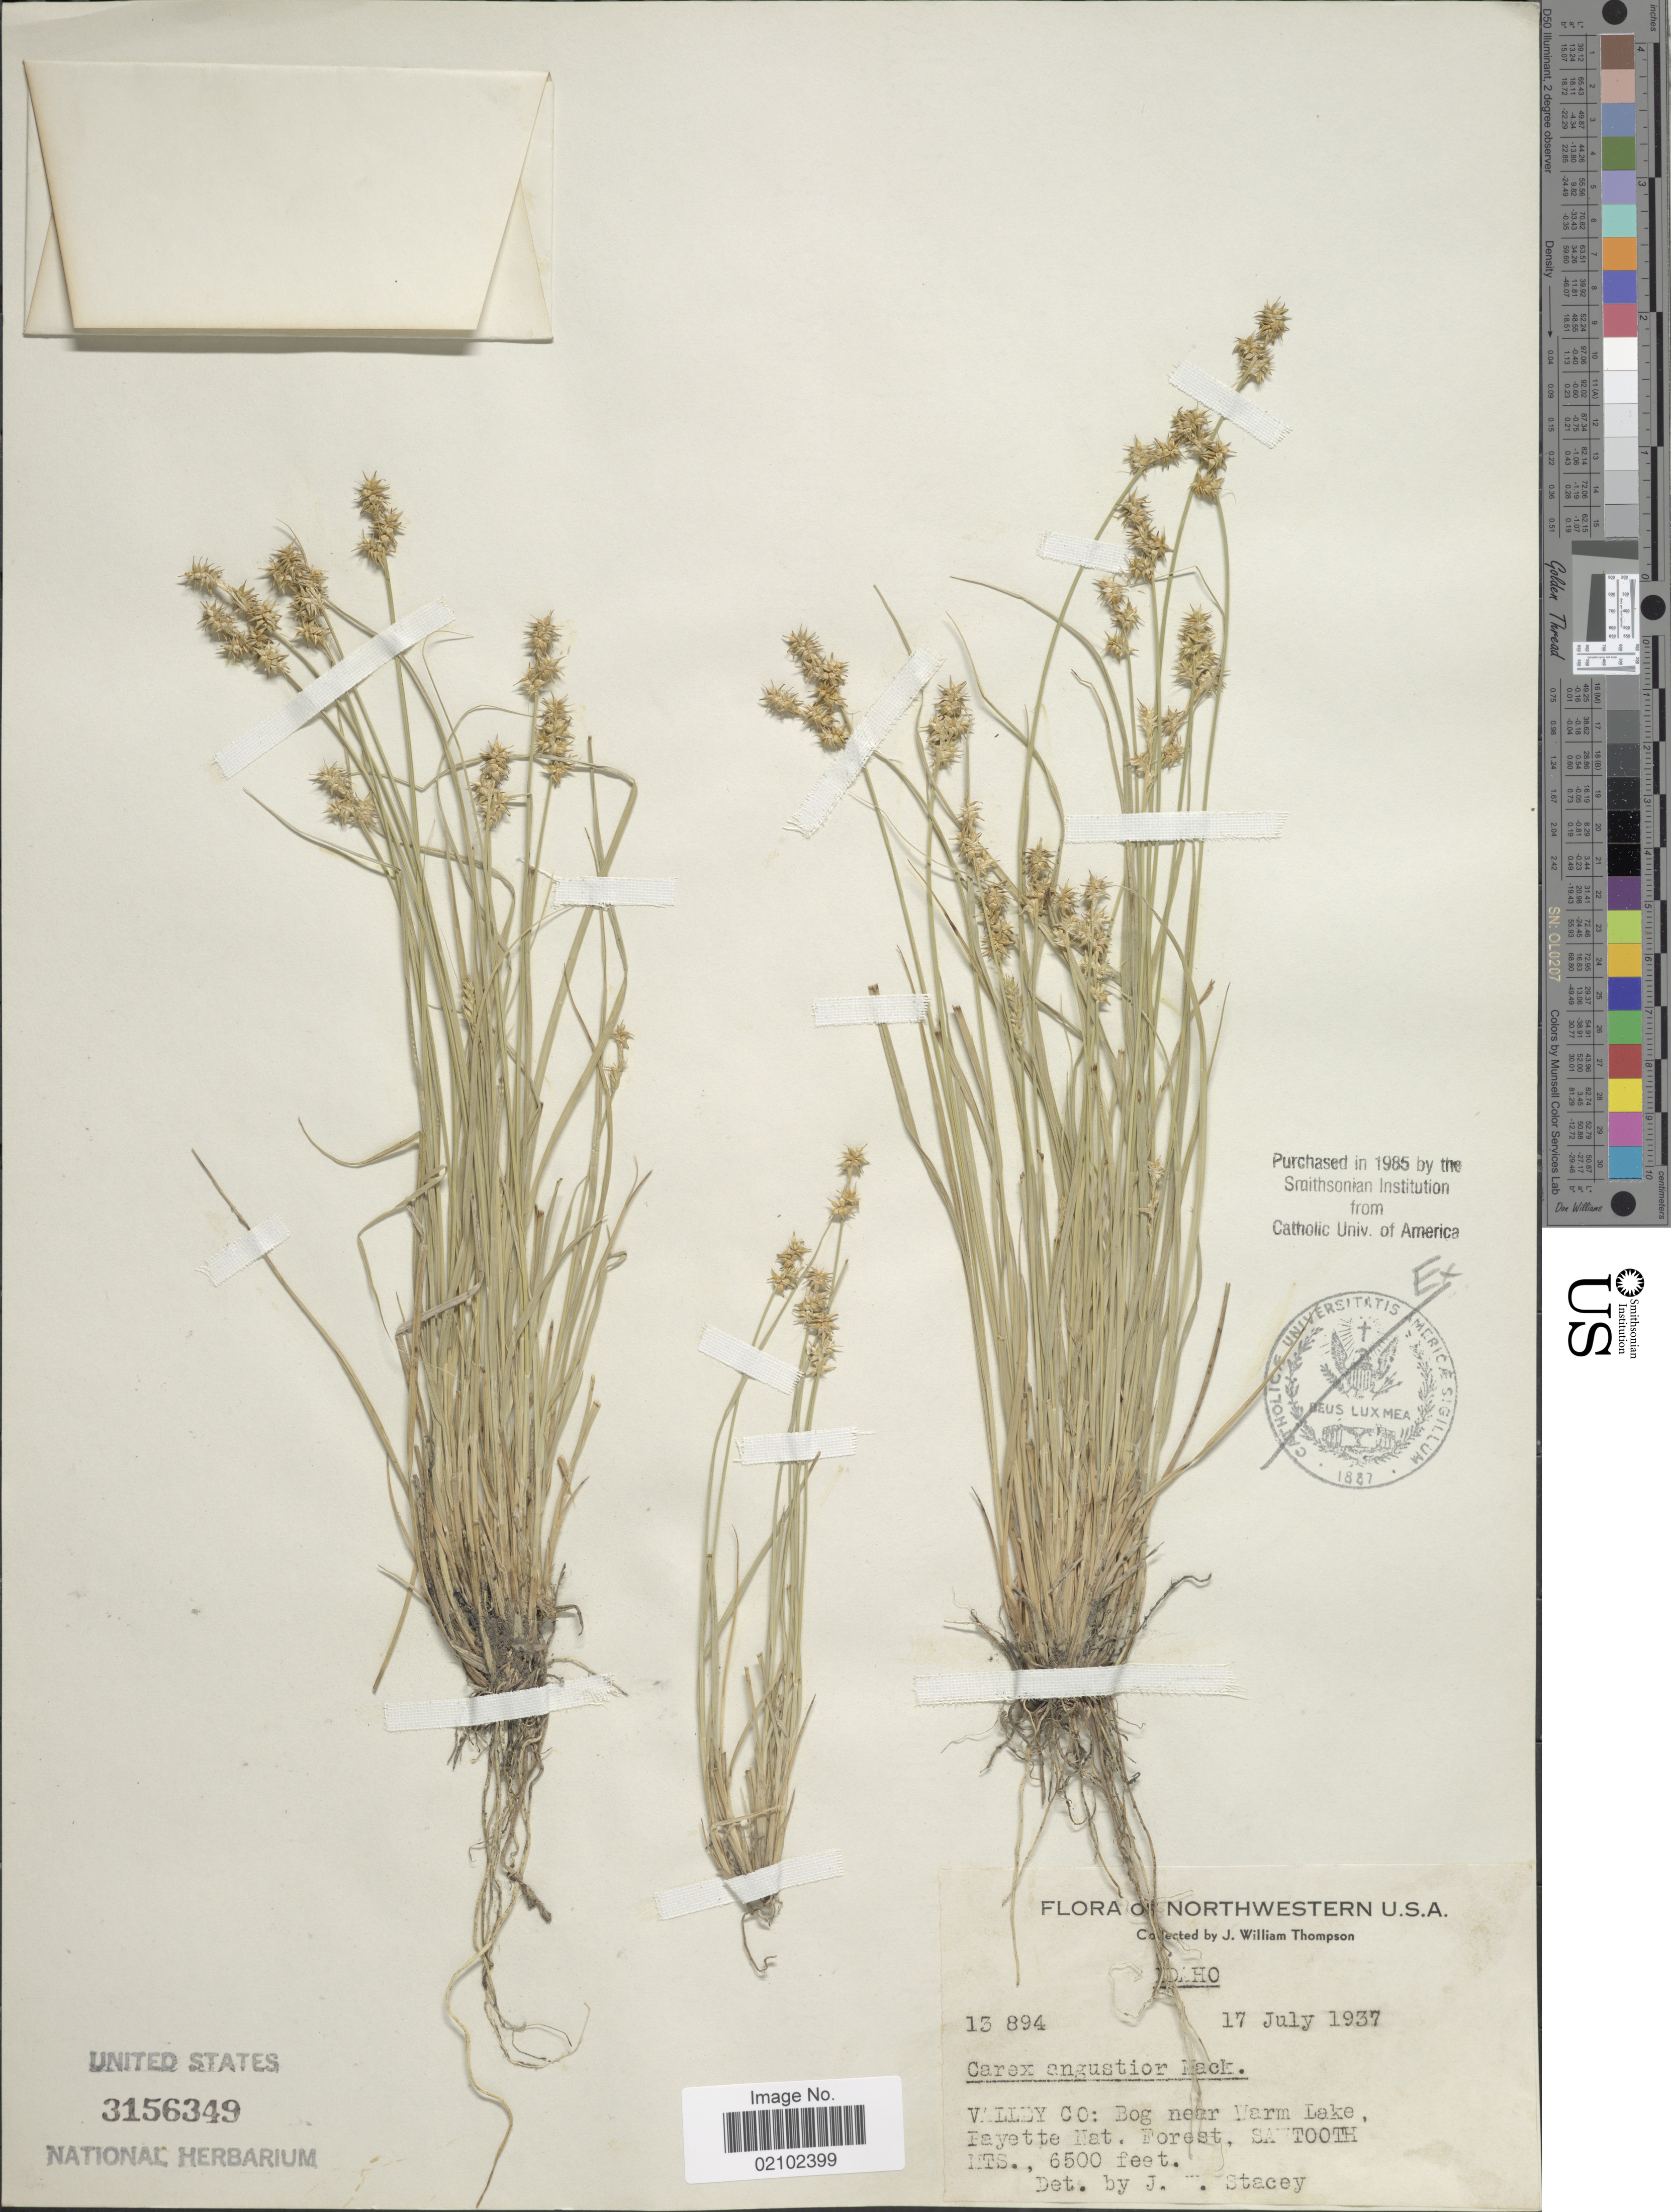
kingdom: Plantae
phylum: Tracheophyta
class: Liliopsida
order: Poales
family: Cyperaceae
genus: Carex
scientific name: Carex echinata subsp. echinata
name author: Murray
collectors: J. W. Thompson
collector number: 13894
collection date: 1937-07-17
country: United States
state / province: Idaho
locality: Valley Co.: Bog near Warm Lake , Fayette Nat. Forest, Sawtooth Mts.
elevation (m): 1981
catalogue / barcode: US 3156349